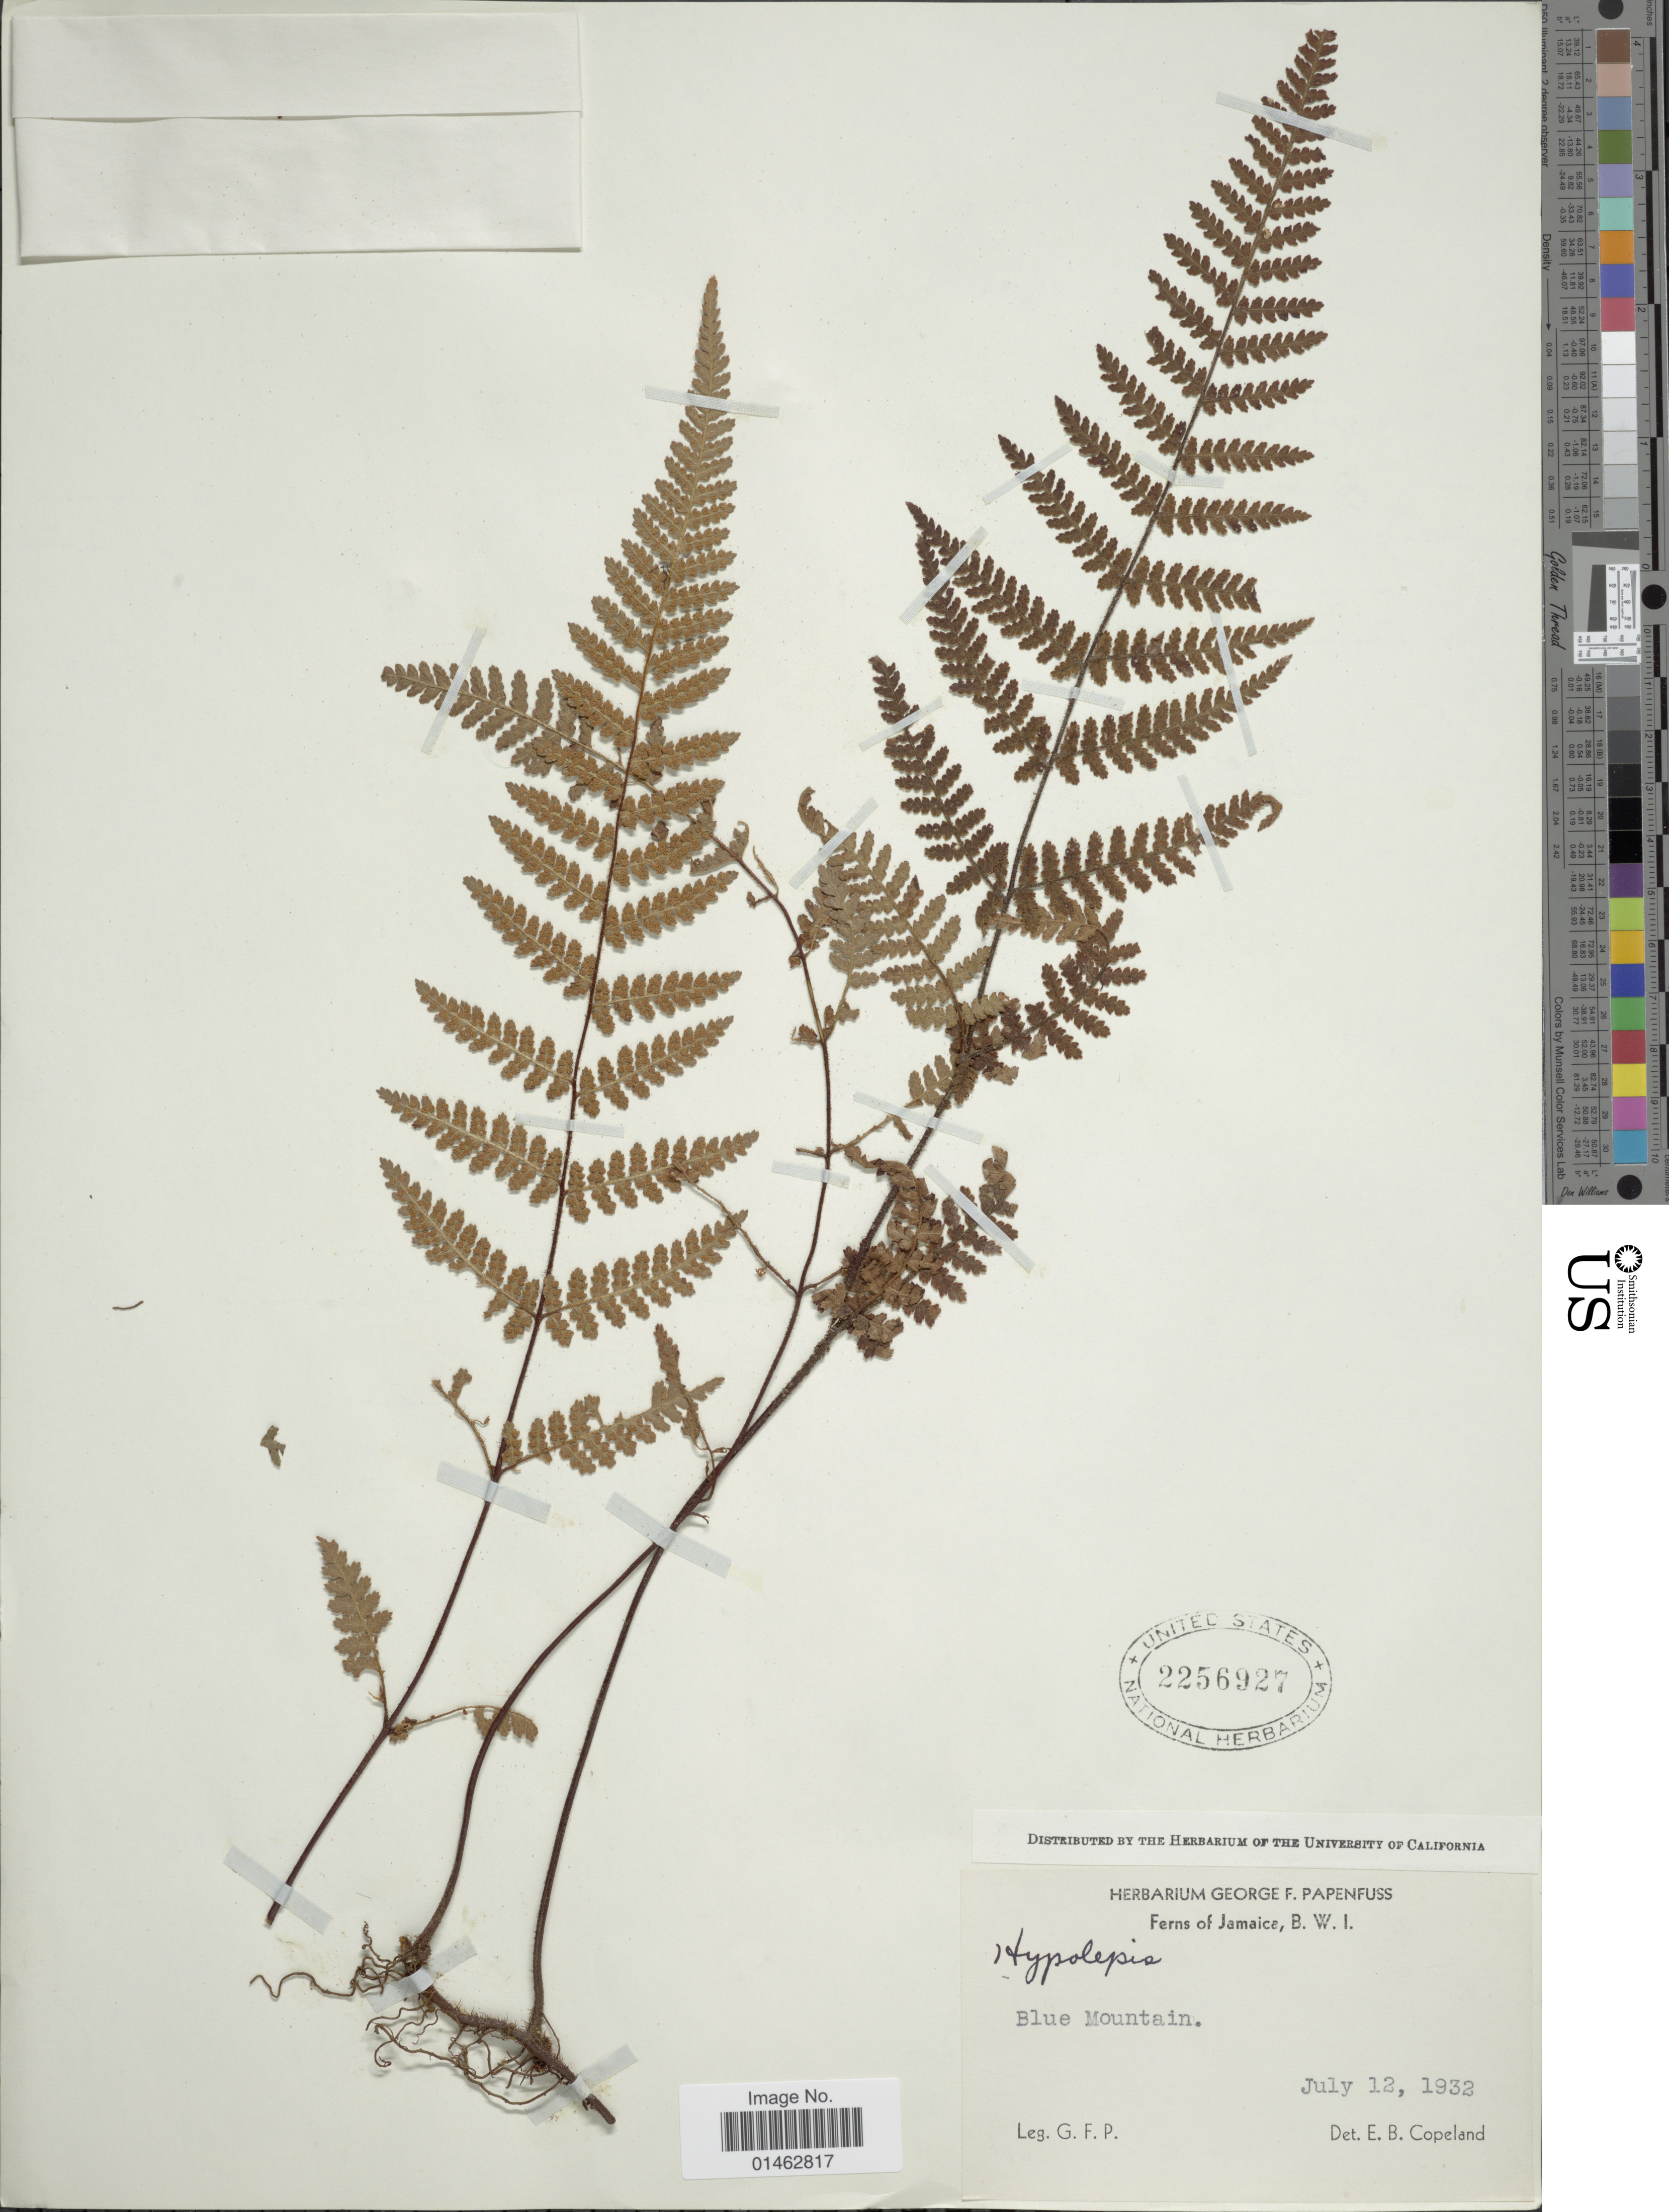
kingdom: Plantae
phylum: Tracheophyta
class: Polypodiopsida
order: Polypodiales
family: Dennstaedtiaceae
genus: Hypolepis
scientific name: Hypolepis pulcherrima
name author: Underw. & Maxon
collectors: G. Papenfuss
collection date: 1932-07-12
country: Jamaica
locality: B.W.I. Blue Mountain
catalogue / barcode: US 2256927